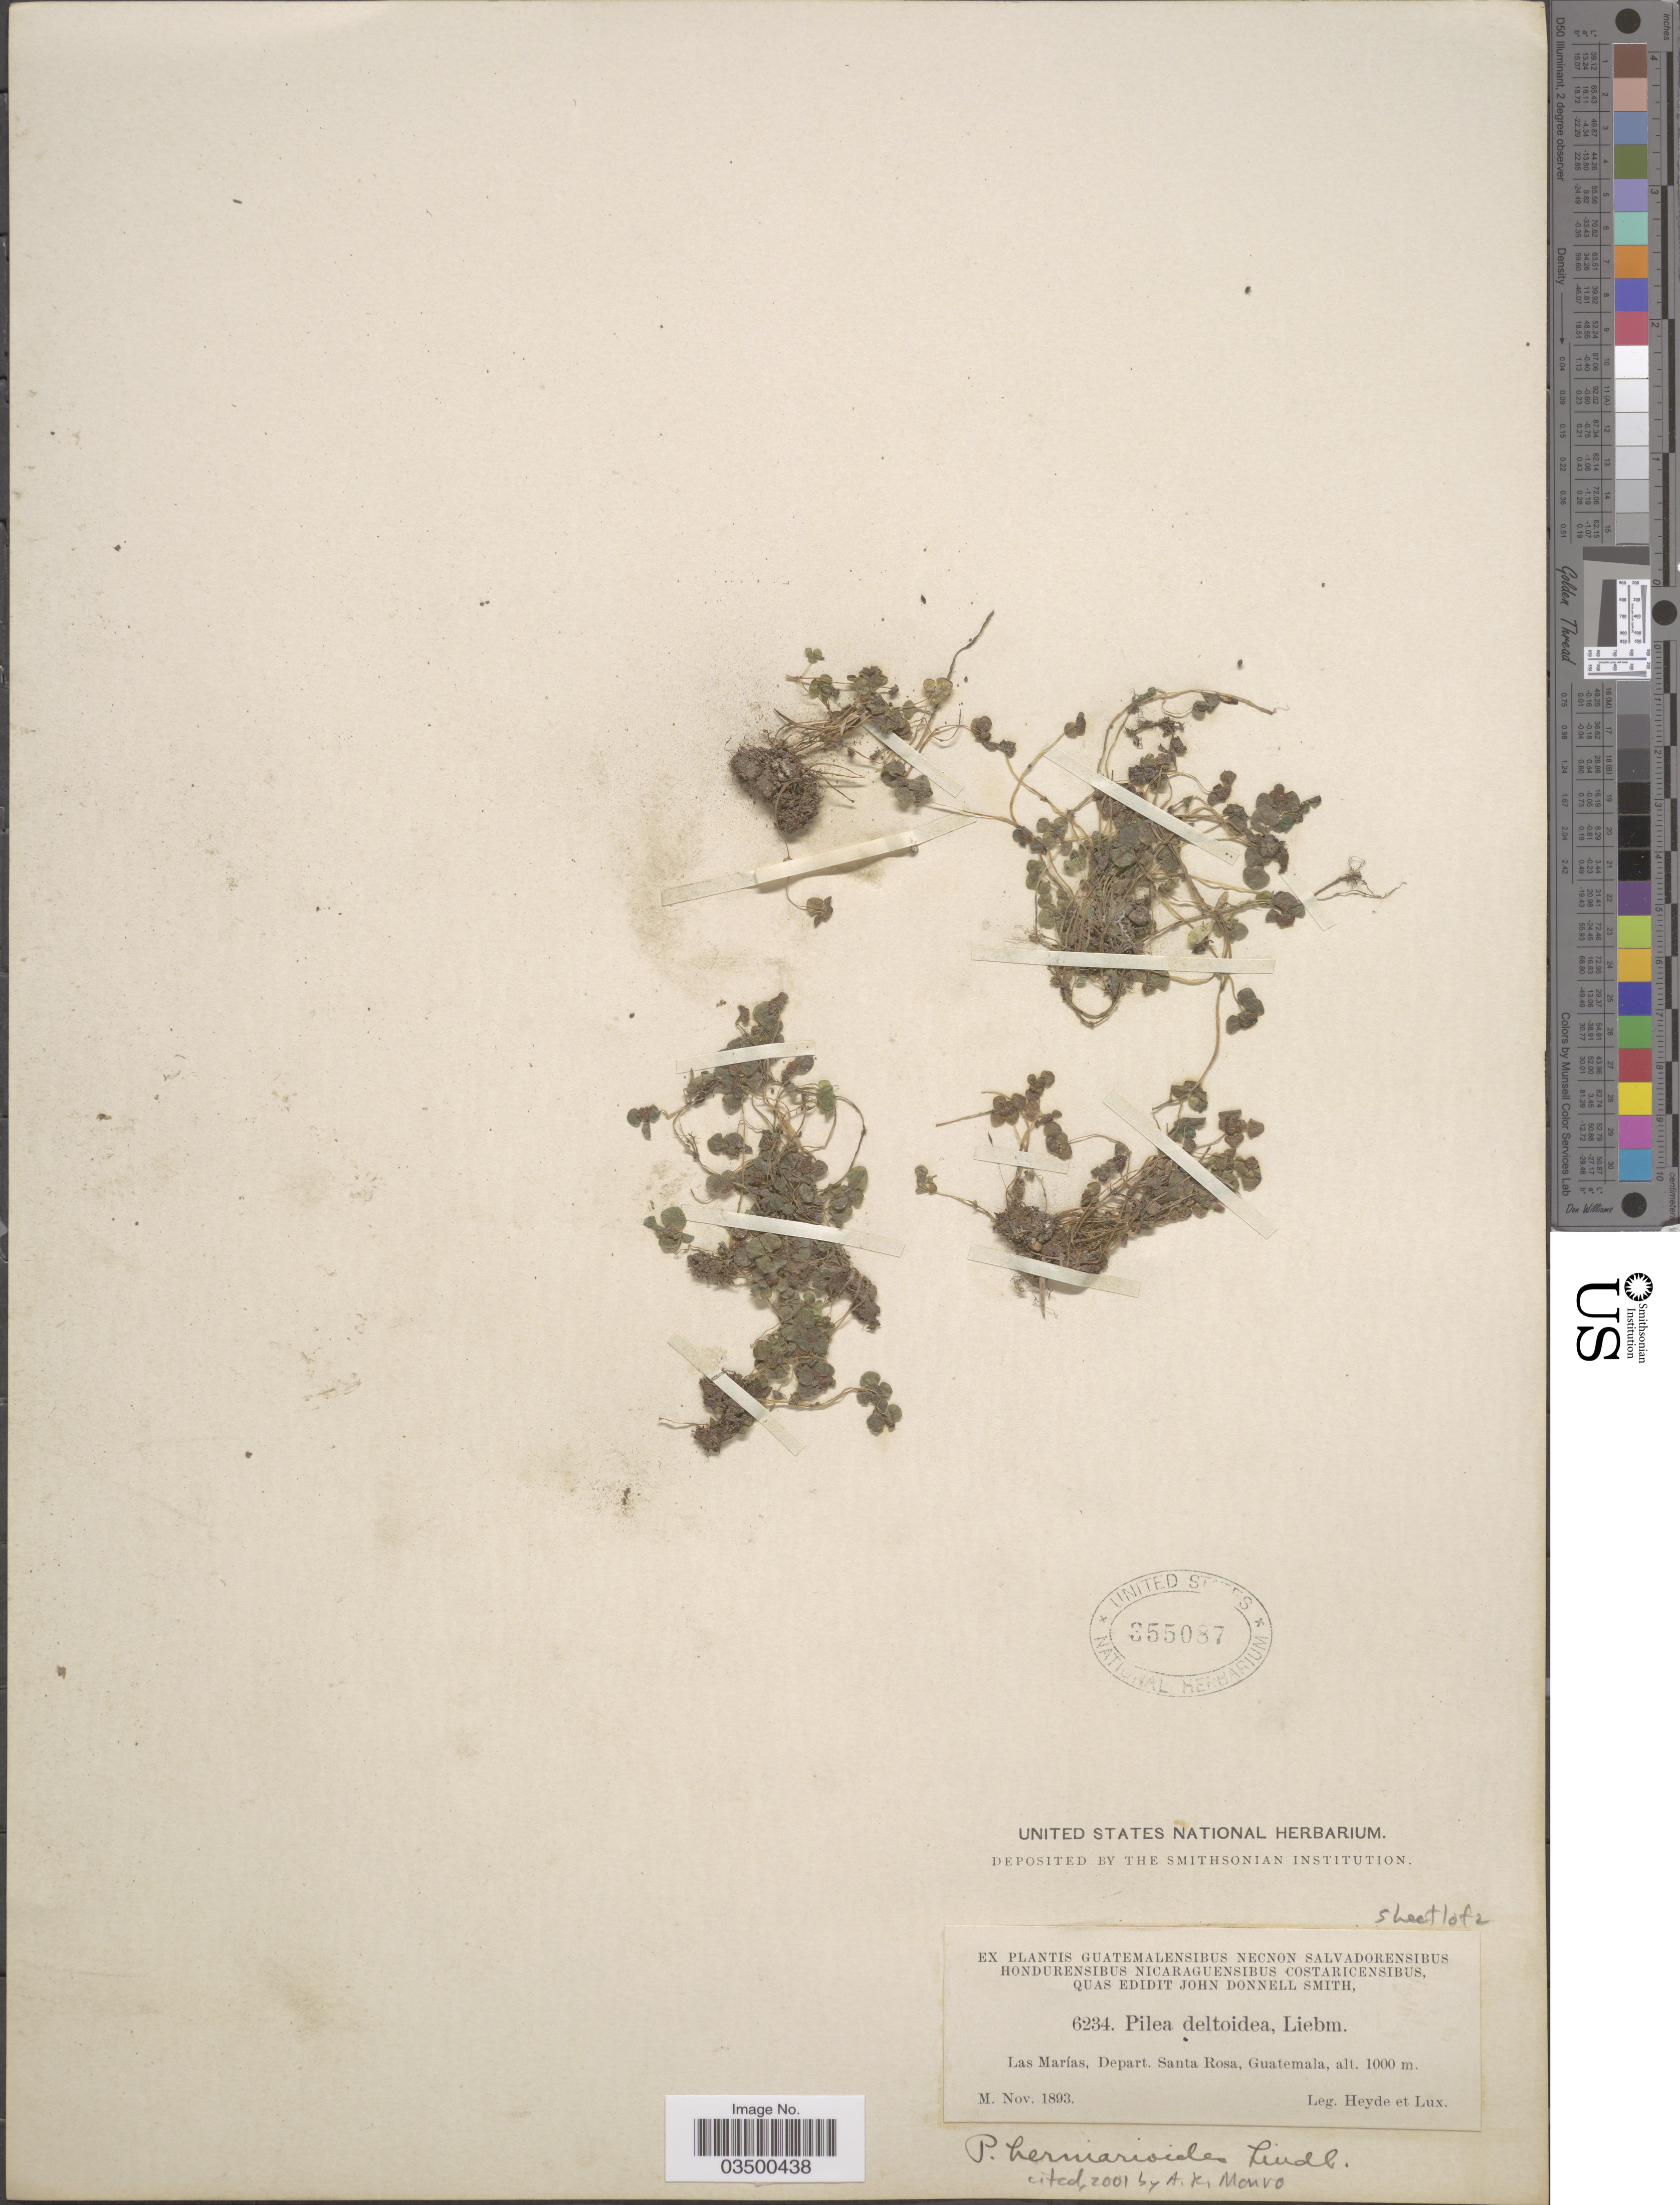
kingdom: Plantae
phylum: Tracheophyta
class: Magnoliopsida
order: Rosales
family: Urticaceae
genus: Pilea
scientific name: Pilea herniarioides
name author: (Sw.) Lindl.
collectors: Heyde & Lux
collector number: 6234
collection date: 1893-11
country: Guatemala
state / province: Santa Rosa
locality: Las Marías, Depart. Santa Rosa.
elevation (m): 1000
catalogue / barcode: US 355087